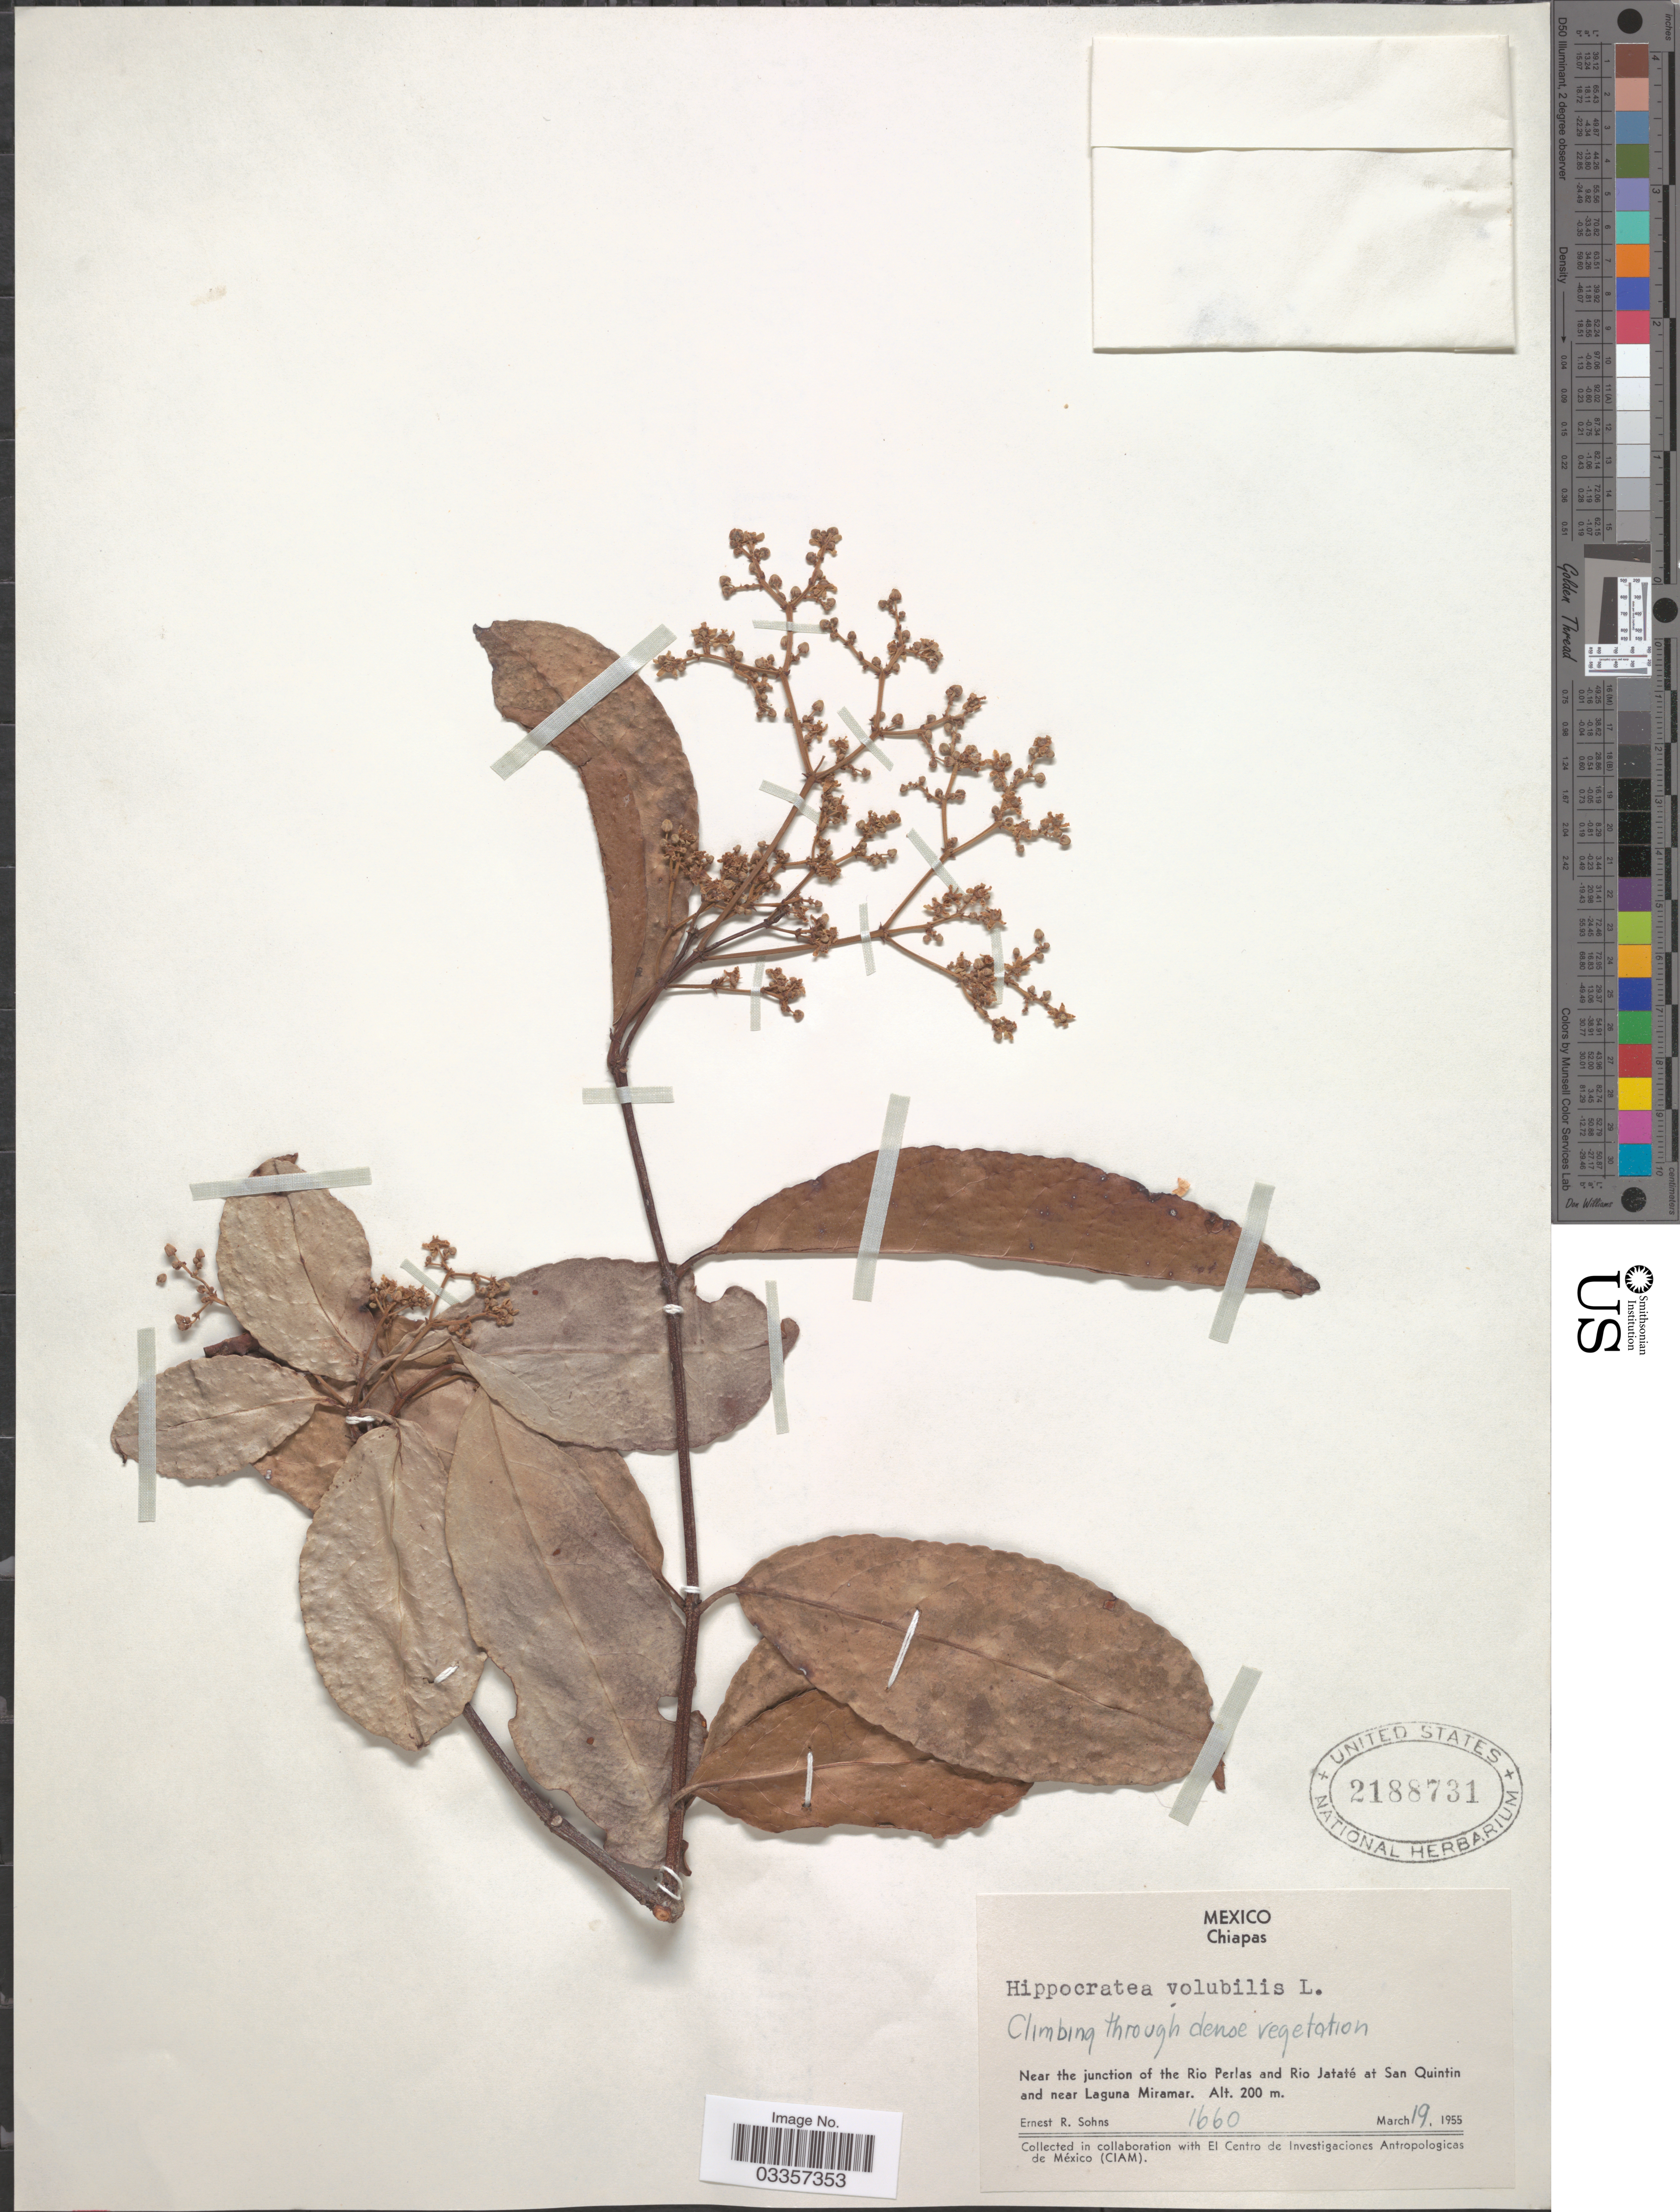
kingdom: Plantae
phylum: Tracheophyta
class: Magnoliopsida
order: Celastrales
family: Celastraceae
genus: Hippocratea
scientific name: Hippocratea volubilis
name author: L.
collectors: E. R. Sohns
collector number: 1660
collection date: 1955-03-19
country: Mexico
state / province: Chiapas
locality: Near the junction of the Rio Perlas and Rio Jataté at San Quintin and near Laguna Miramar.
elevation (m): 200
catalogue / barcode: US 2188731